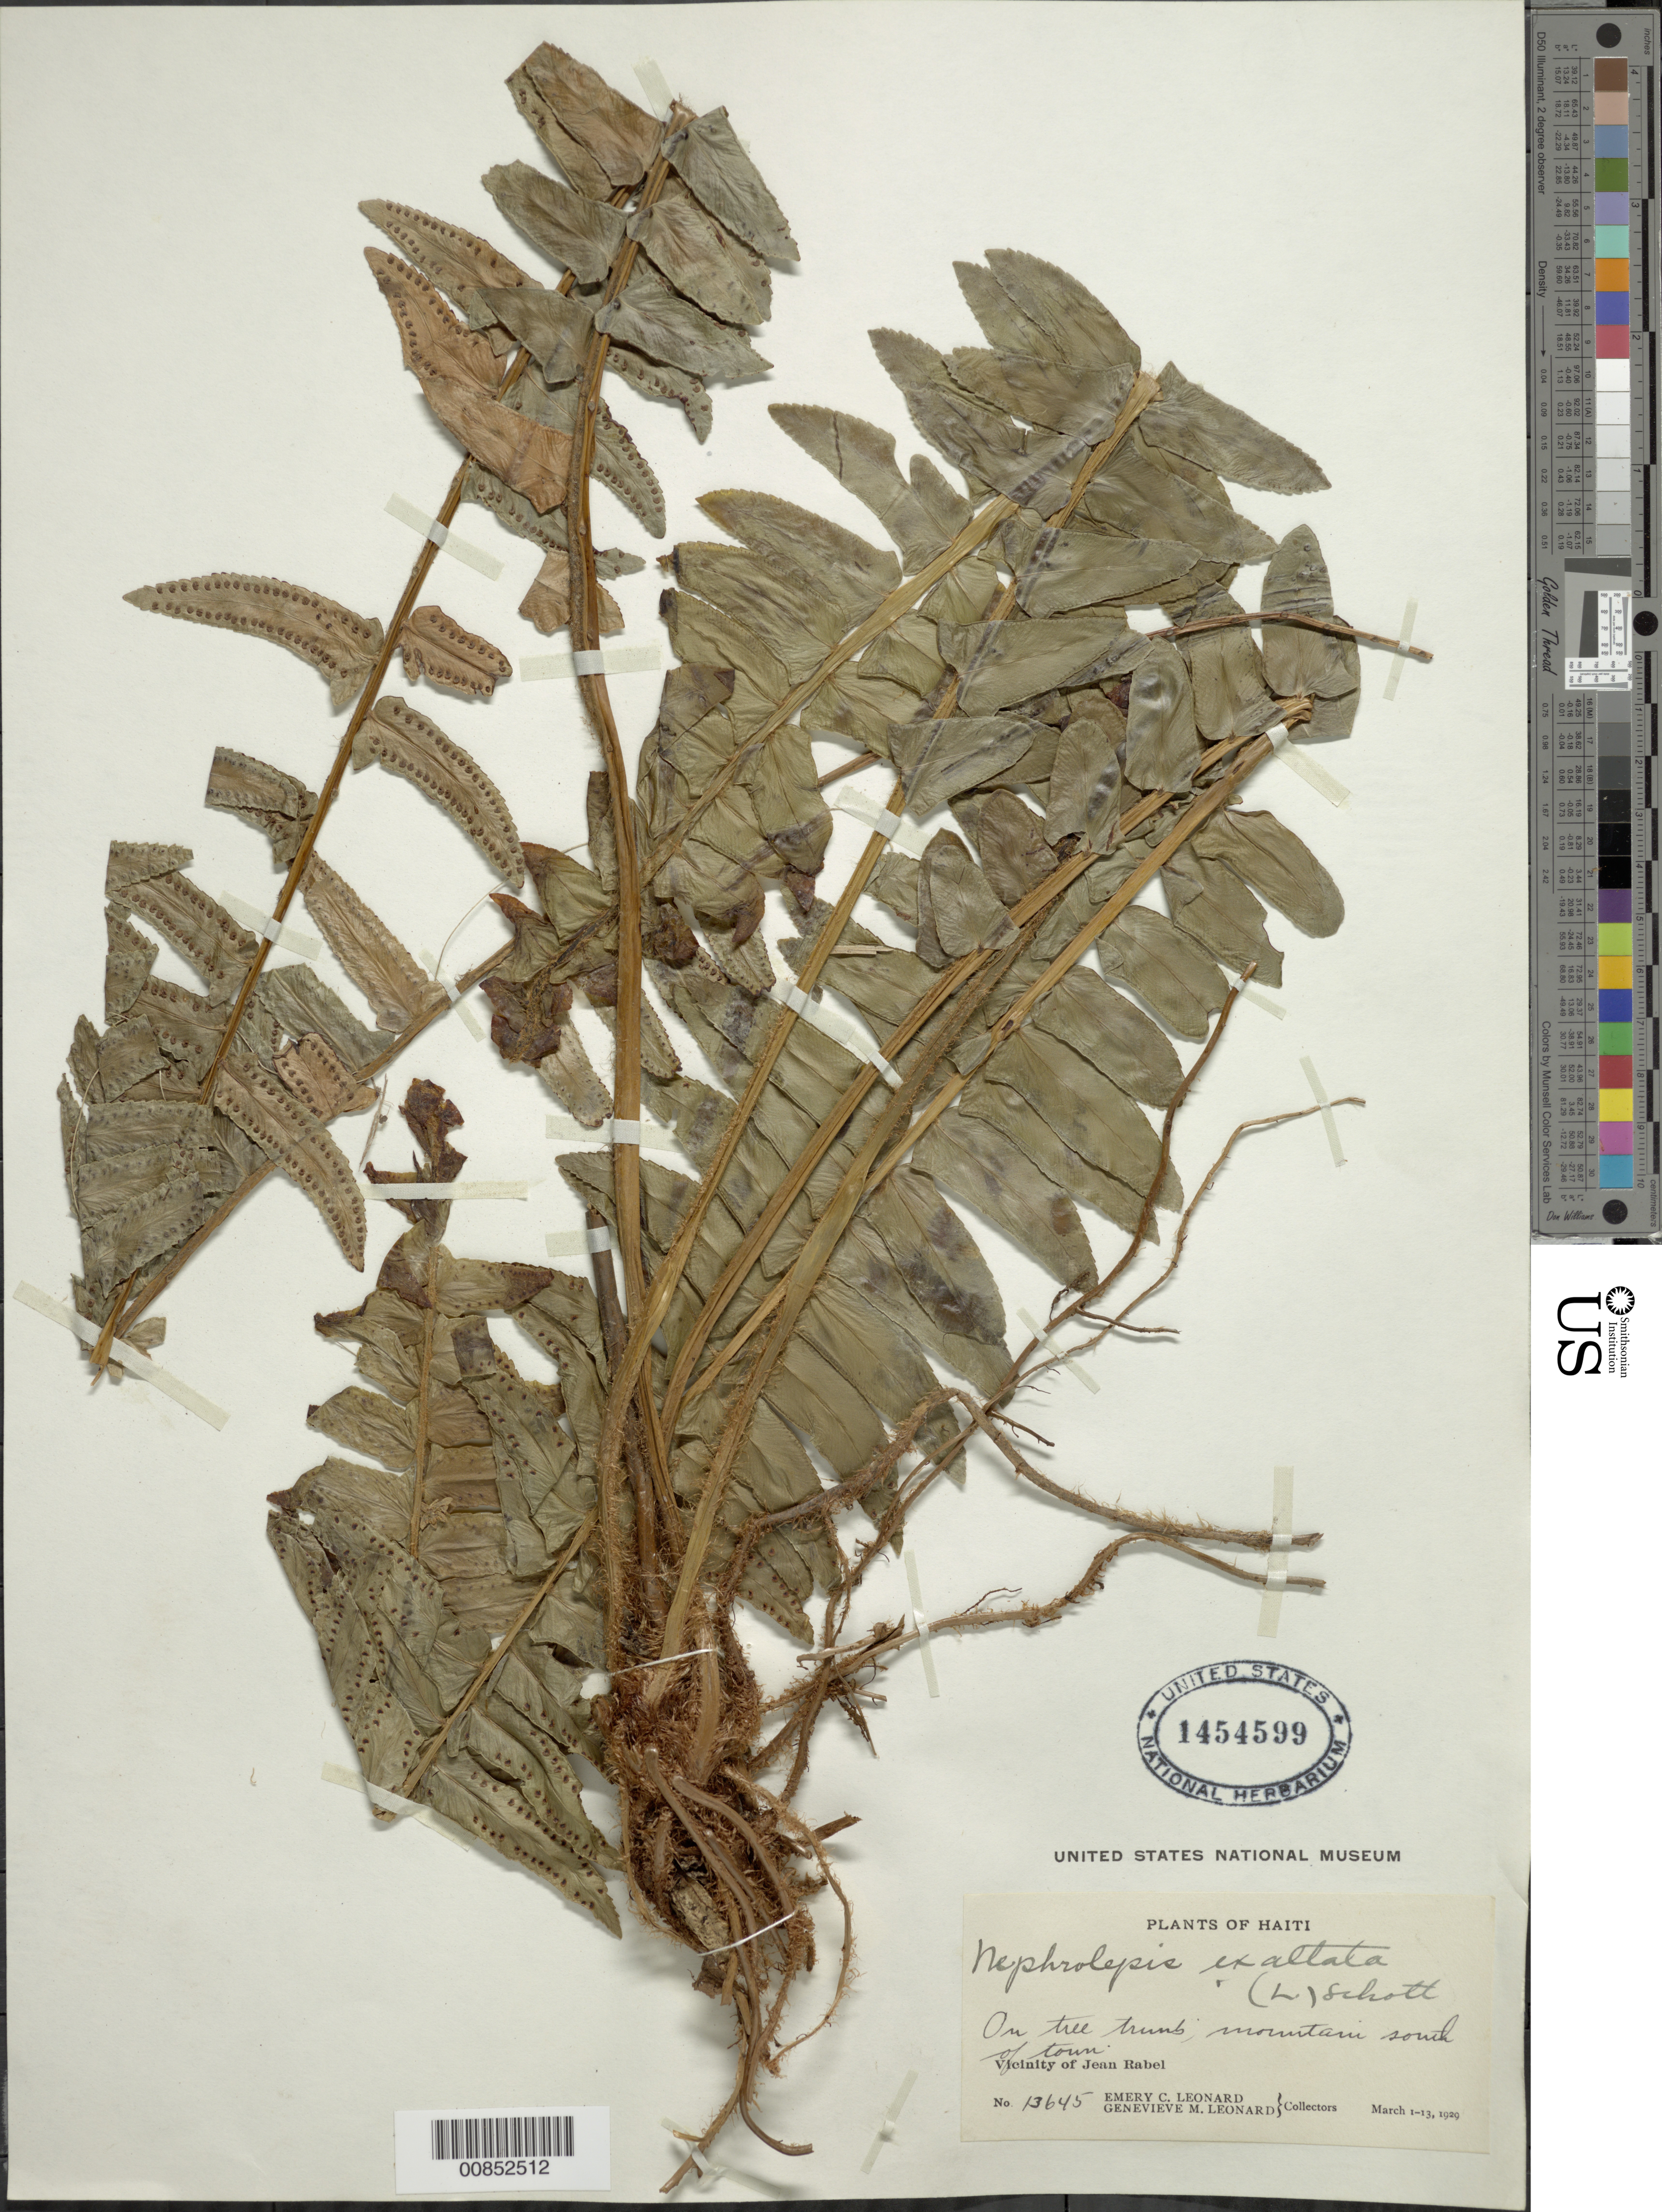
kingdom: Plantae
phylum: Tracheophyta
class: Polypodiopsida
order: Polypodiales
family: Nephrolepidaceae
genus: Nephrolepis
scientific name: Nephrolepis exaltata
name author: (L.) Schott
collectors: E. C. Leonard & G. M. Leonard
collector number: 13645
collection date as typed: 01 Mar 1929 to 12 Mar 1929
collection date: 1929-03-01/1929-03-12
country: Haiti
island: Hispaniola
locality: Jean Rabel vicinity. S of town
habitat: Tree trunk, mountain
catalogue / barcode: US 1454599